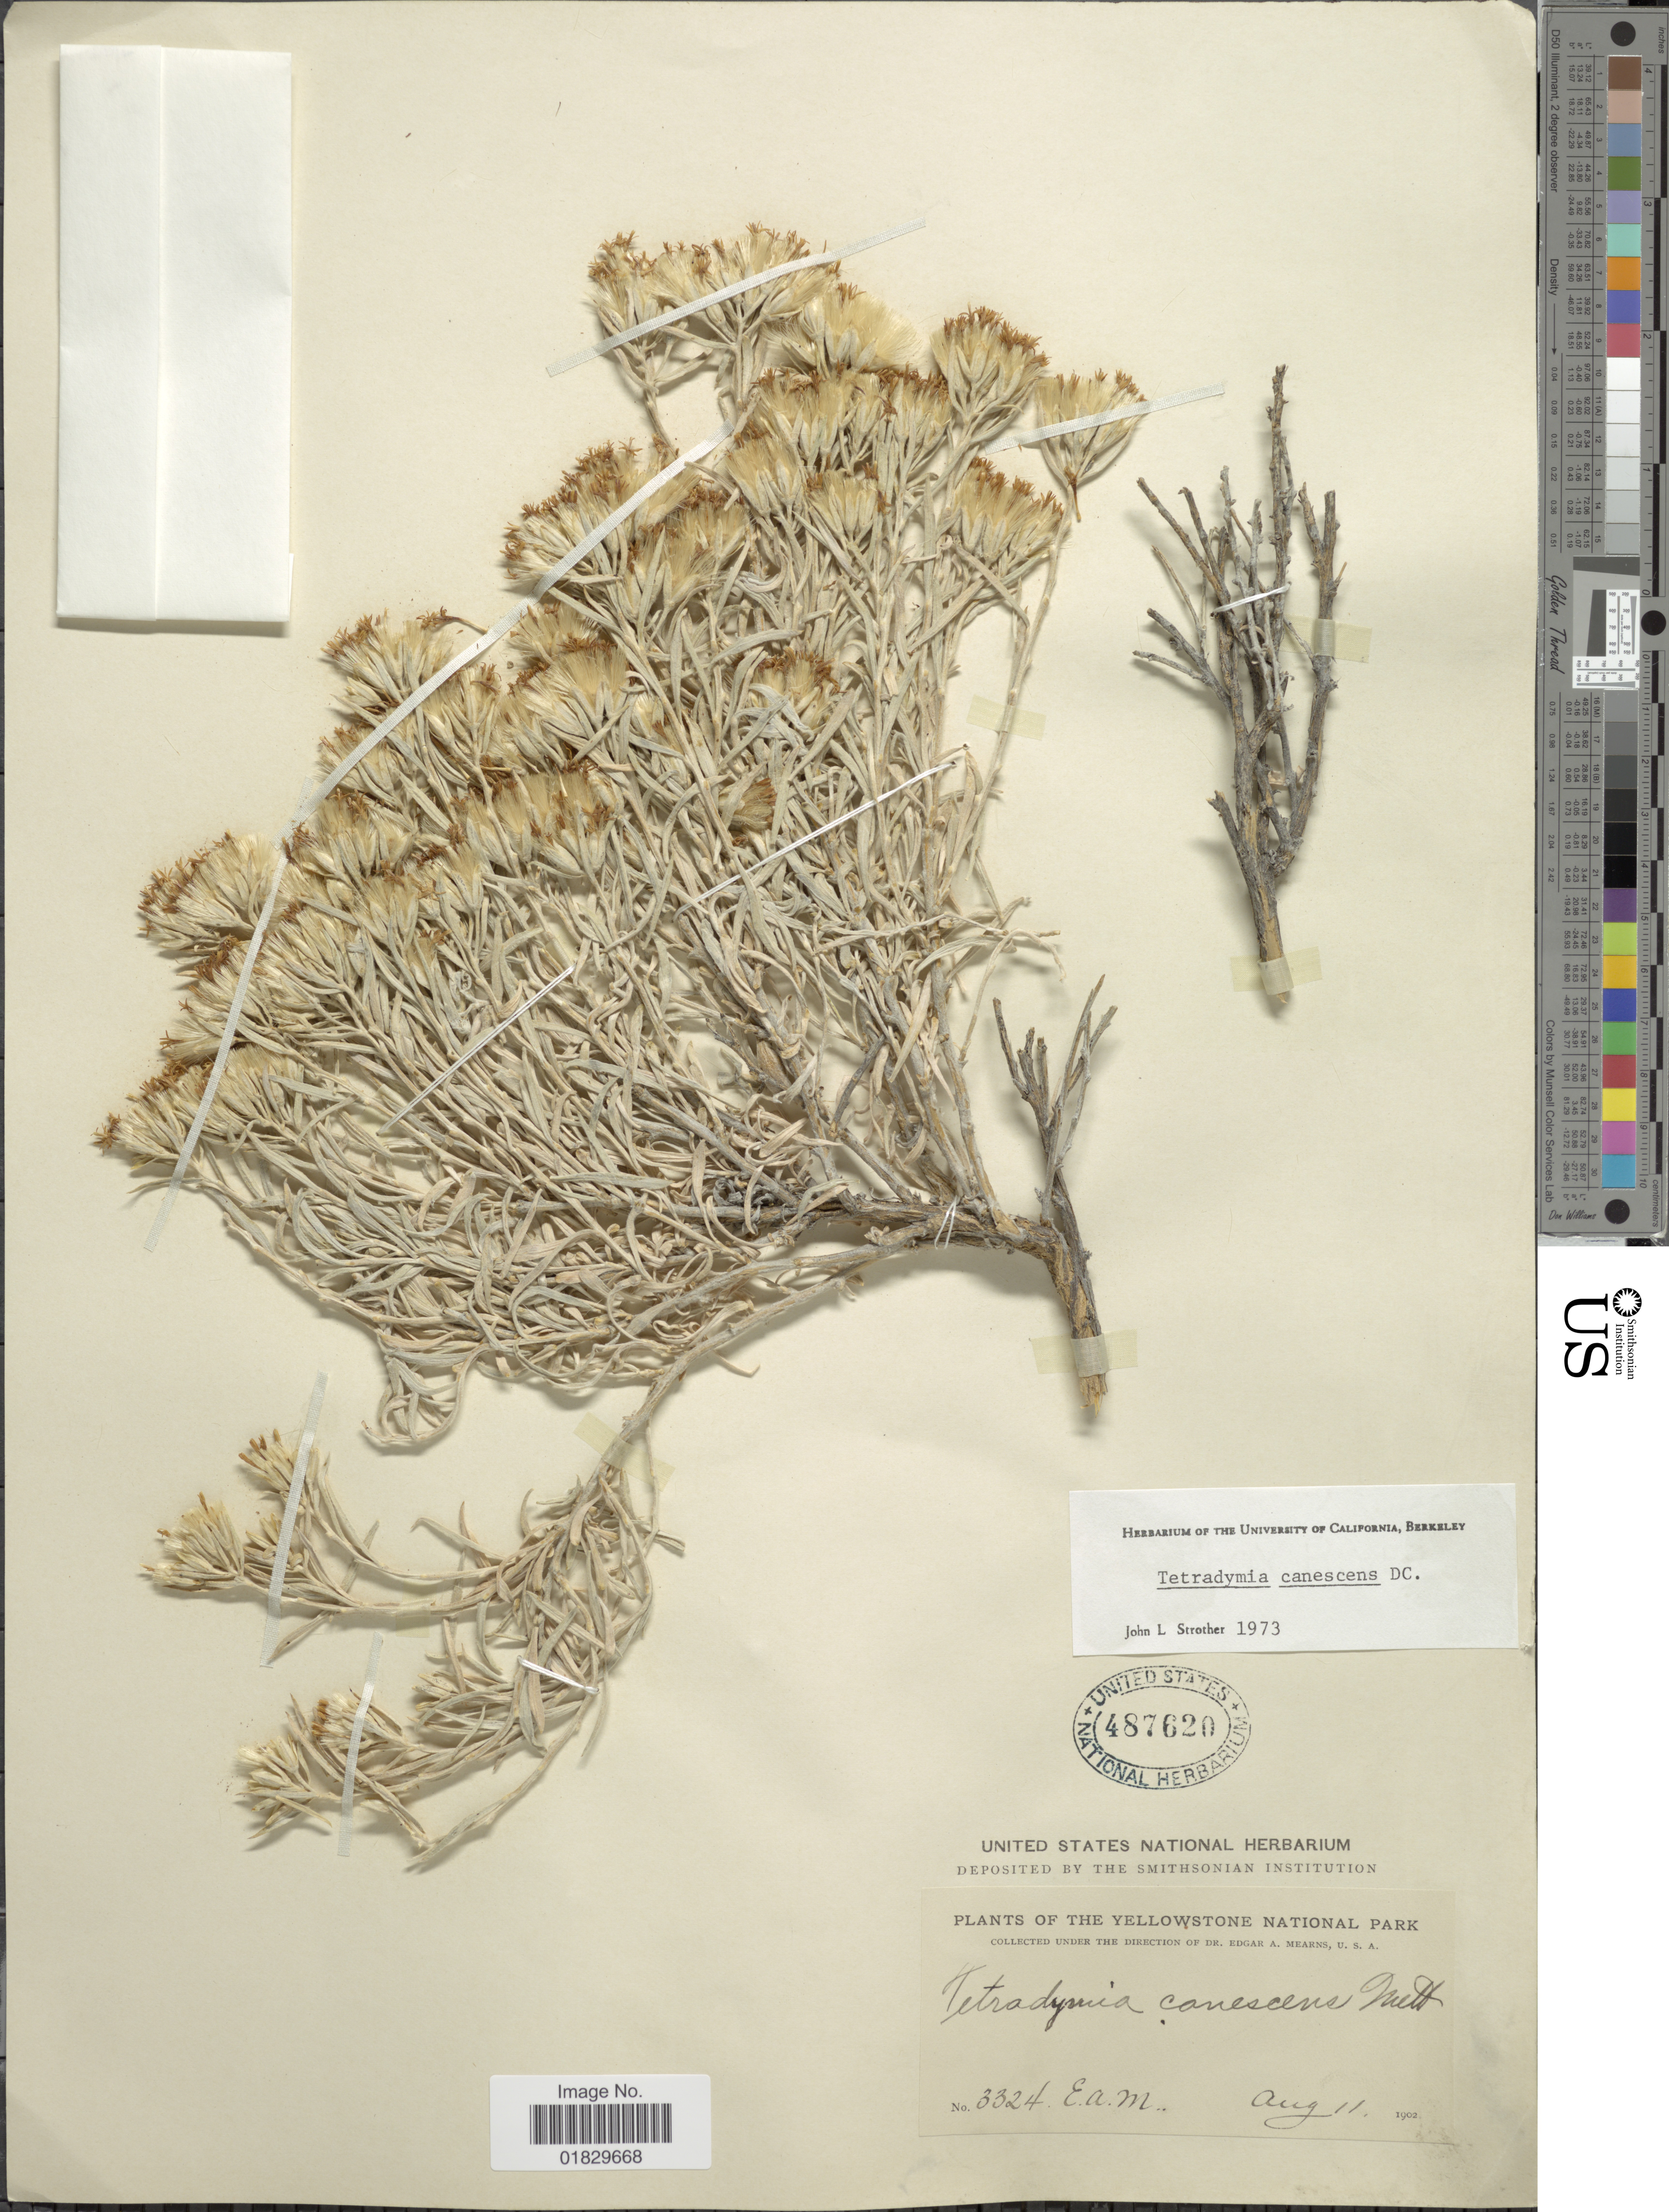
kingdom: Plantae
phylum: Tracheophyta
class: Magnoliopsida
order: Asterales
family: Asteraceae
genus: Tetradymia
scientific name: Tetradymia canescens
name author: DC.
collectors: E. A. Mearns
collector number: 3324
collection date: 1902-08-11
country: United States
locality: Yellowstone National Park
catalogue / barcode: US 487620